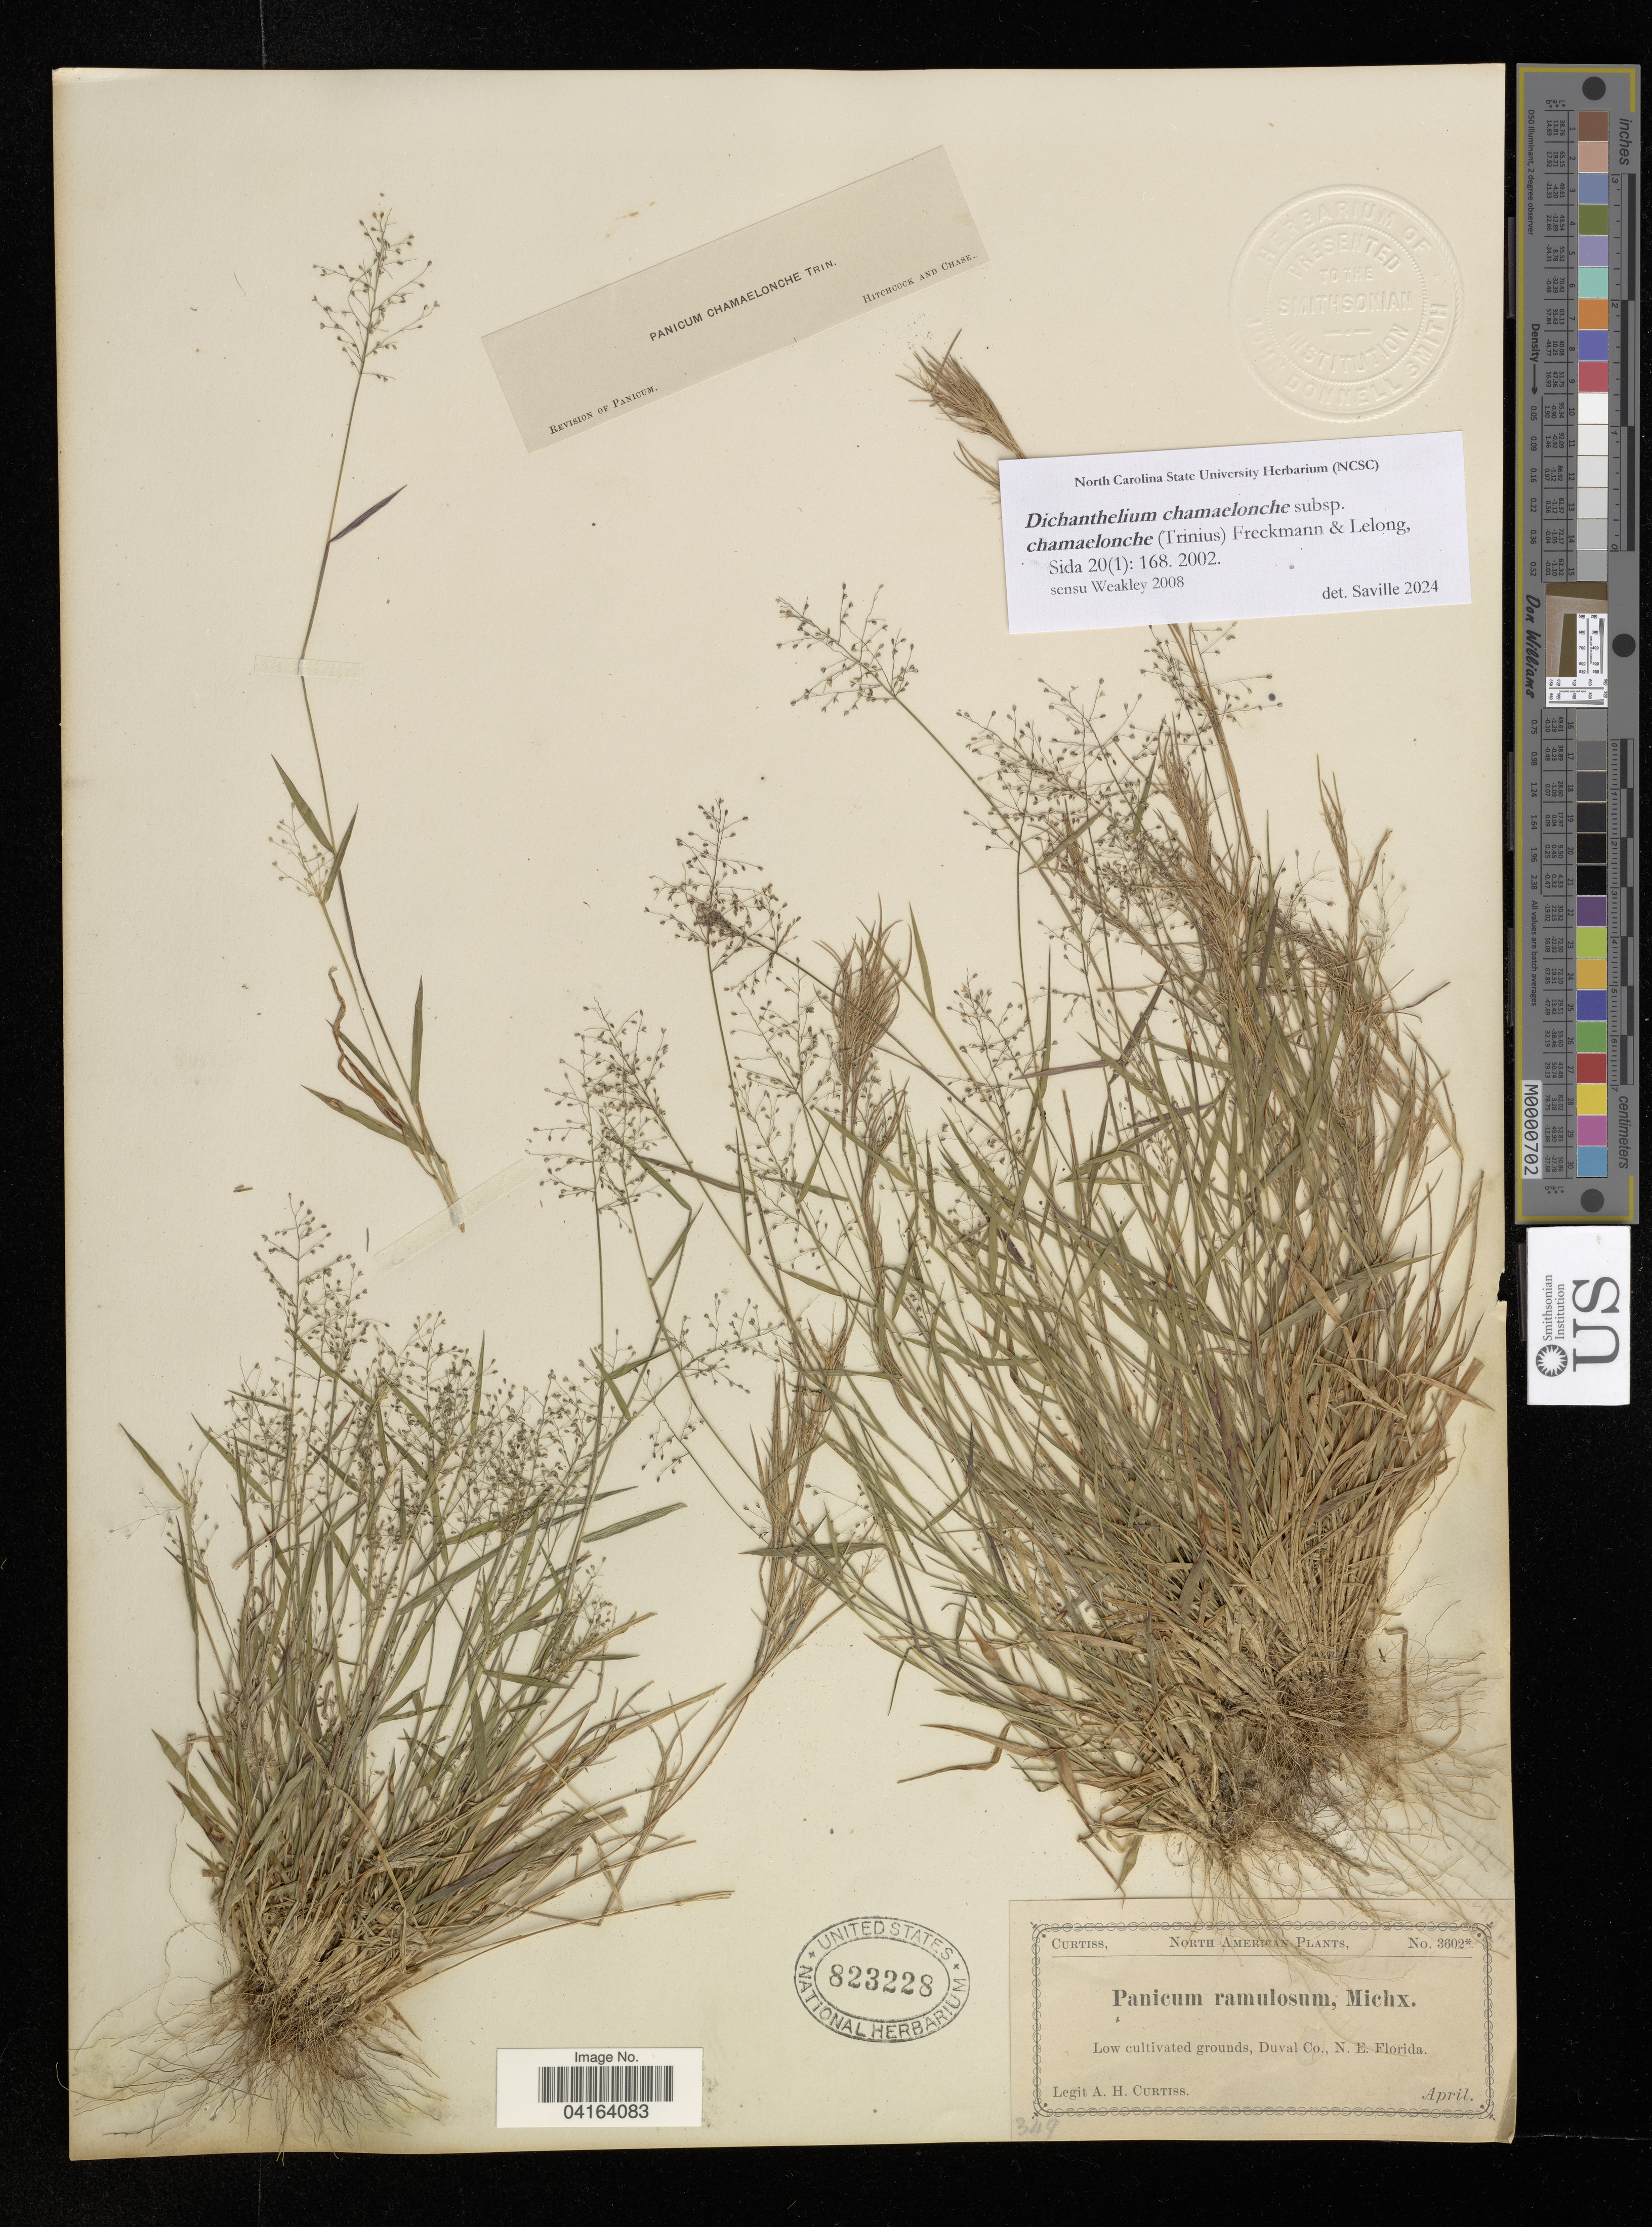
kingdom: Plantae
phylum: Tracheophyta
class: Liliopsida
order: Poales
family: Poaceae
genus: Dichanthelium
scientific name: Dichanthelium chamaelonche subsp. chamaelonche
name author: (Trin.) Freckmann & Lelong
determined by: Saville, A. C., (NCSC), North Carolina State University (UNITED STATES)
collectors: A. H. Curtiss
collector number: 3602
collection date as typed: APR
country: United States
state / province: Florida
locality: Duval Co., N. E. Florida.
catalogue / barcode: US 823228